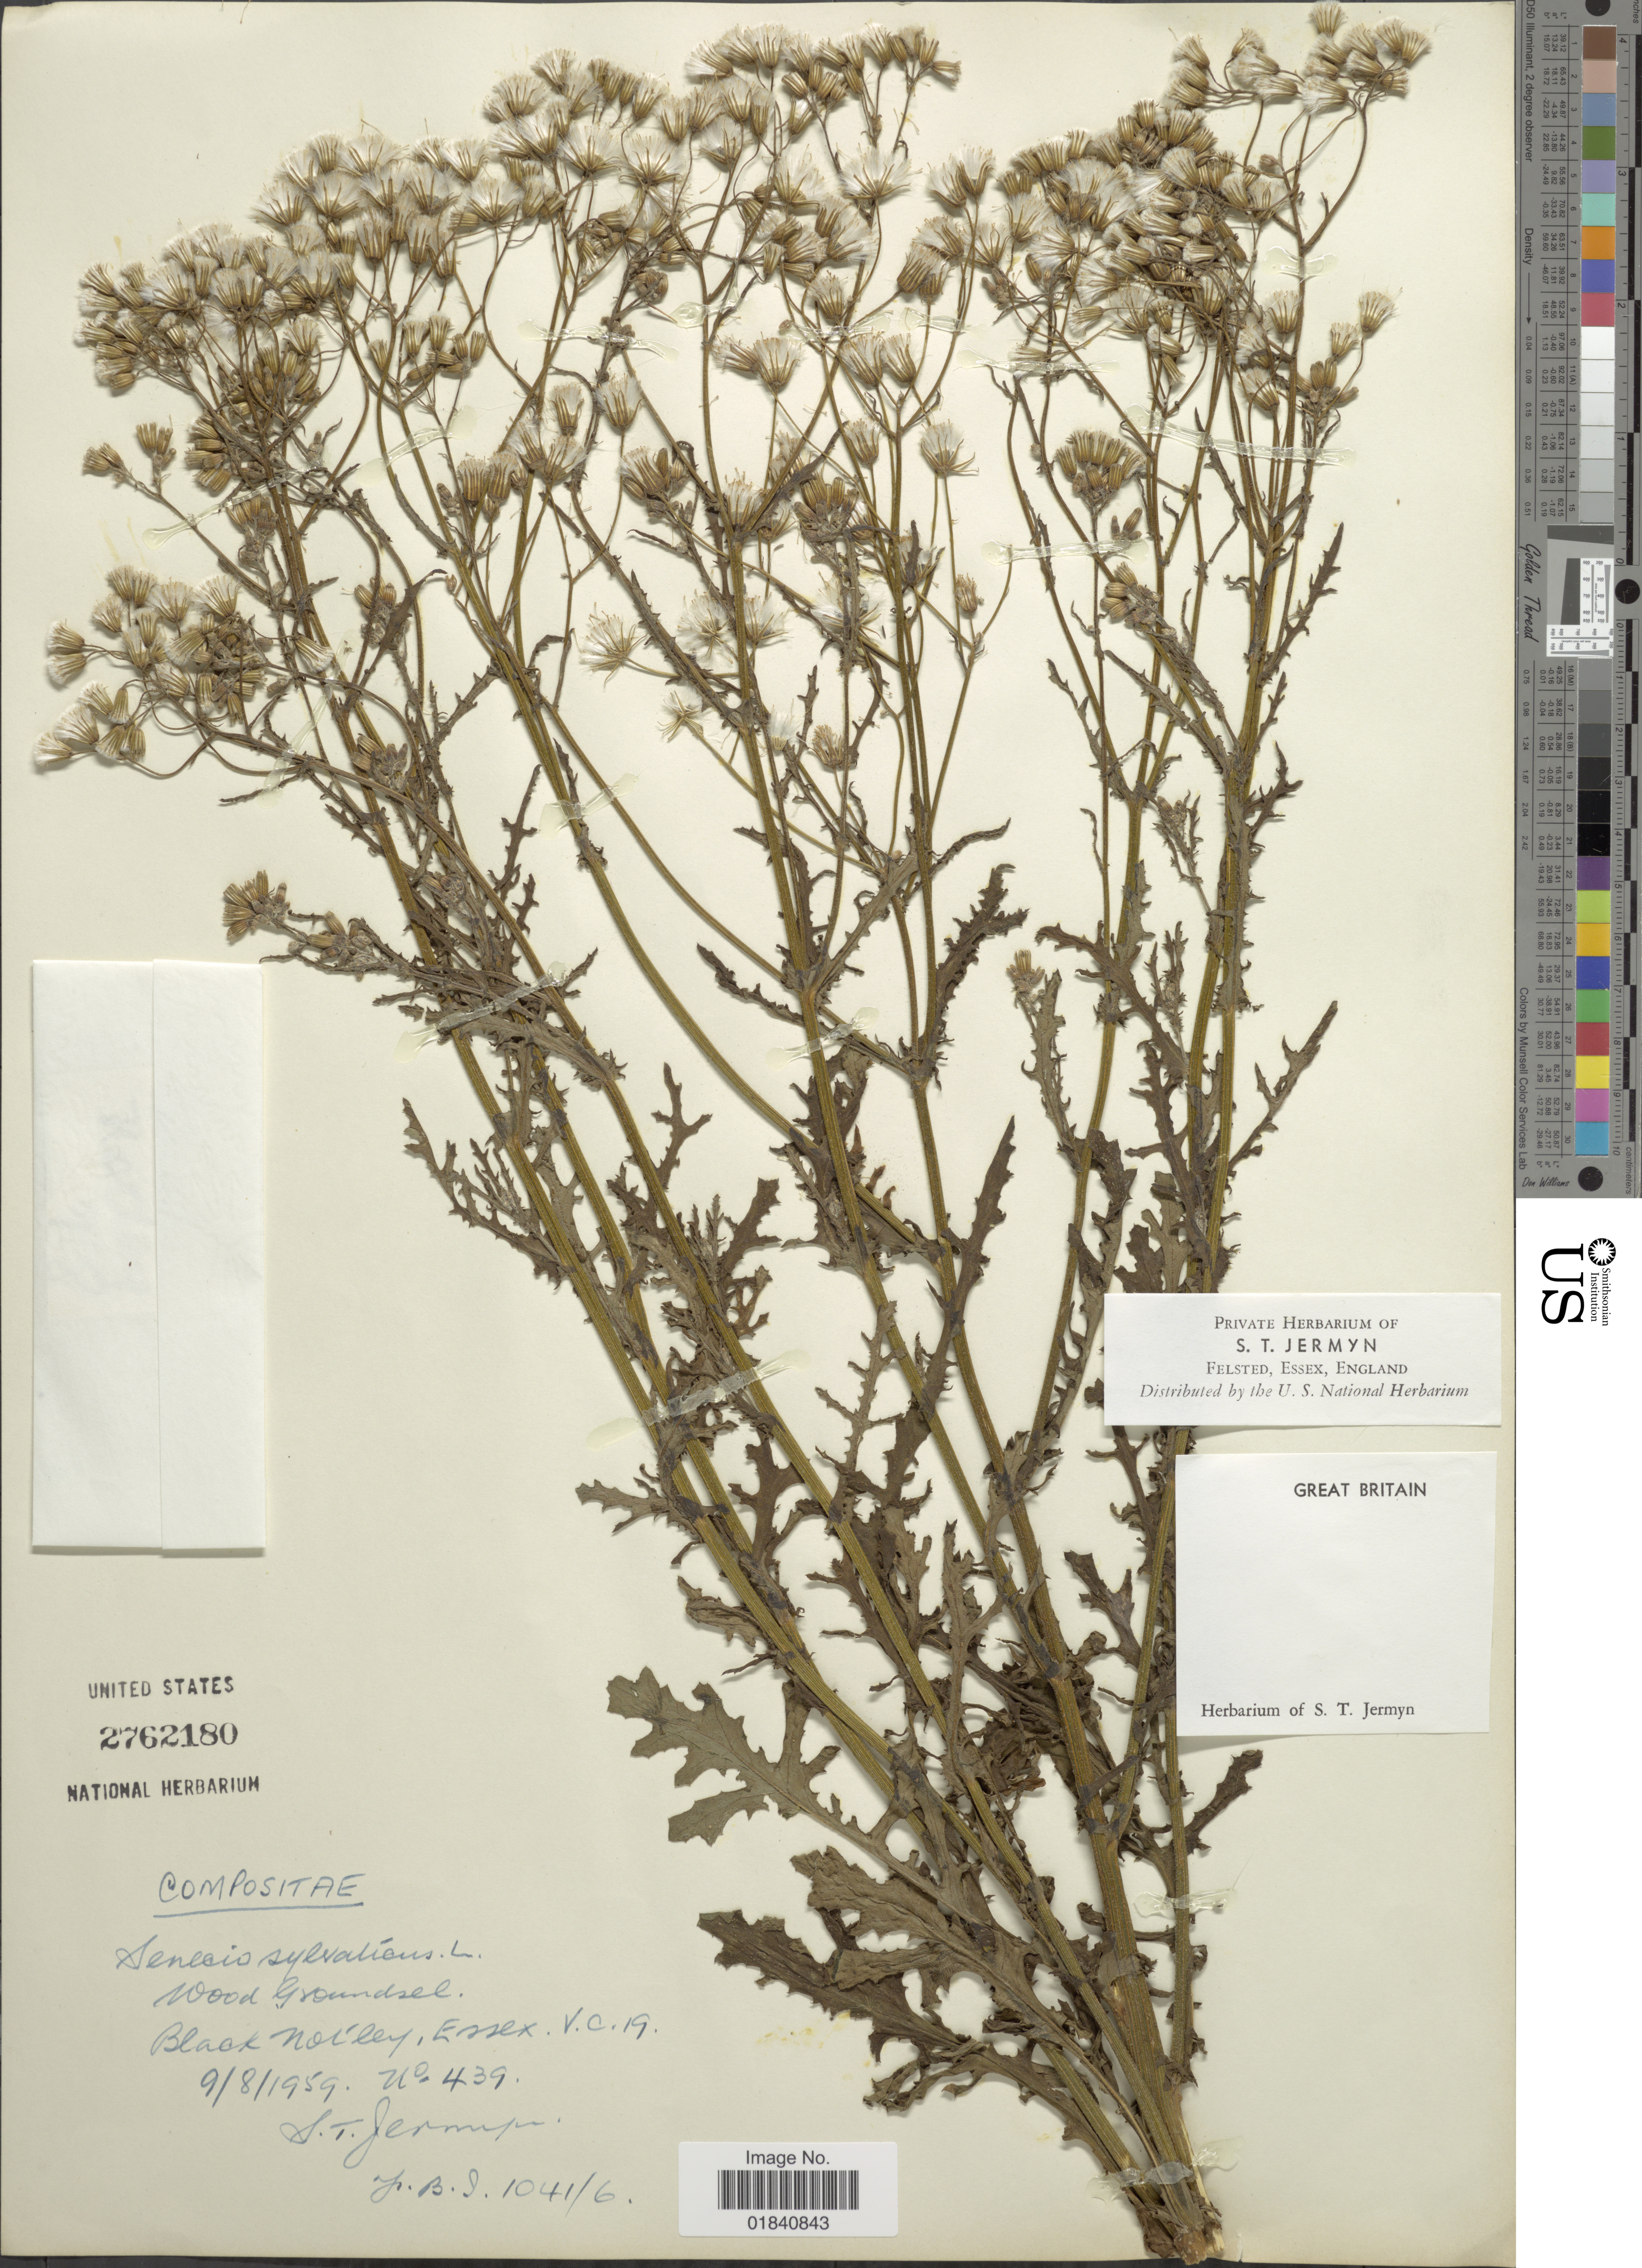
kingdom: Plantae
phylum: Tracheophyta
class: Magnoliopsida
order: Asterales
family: Asteraceae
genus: Senecio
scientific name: Senecio sylvaticus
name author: L.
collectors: S. Jermyn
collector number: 439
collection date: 1959-08-09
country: United Kingdom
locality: Black Notley, Essex, V. C. 19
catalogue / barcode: US 2762180